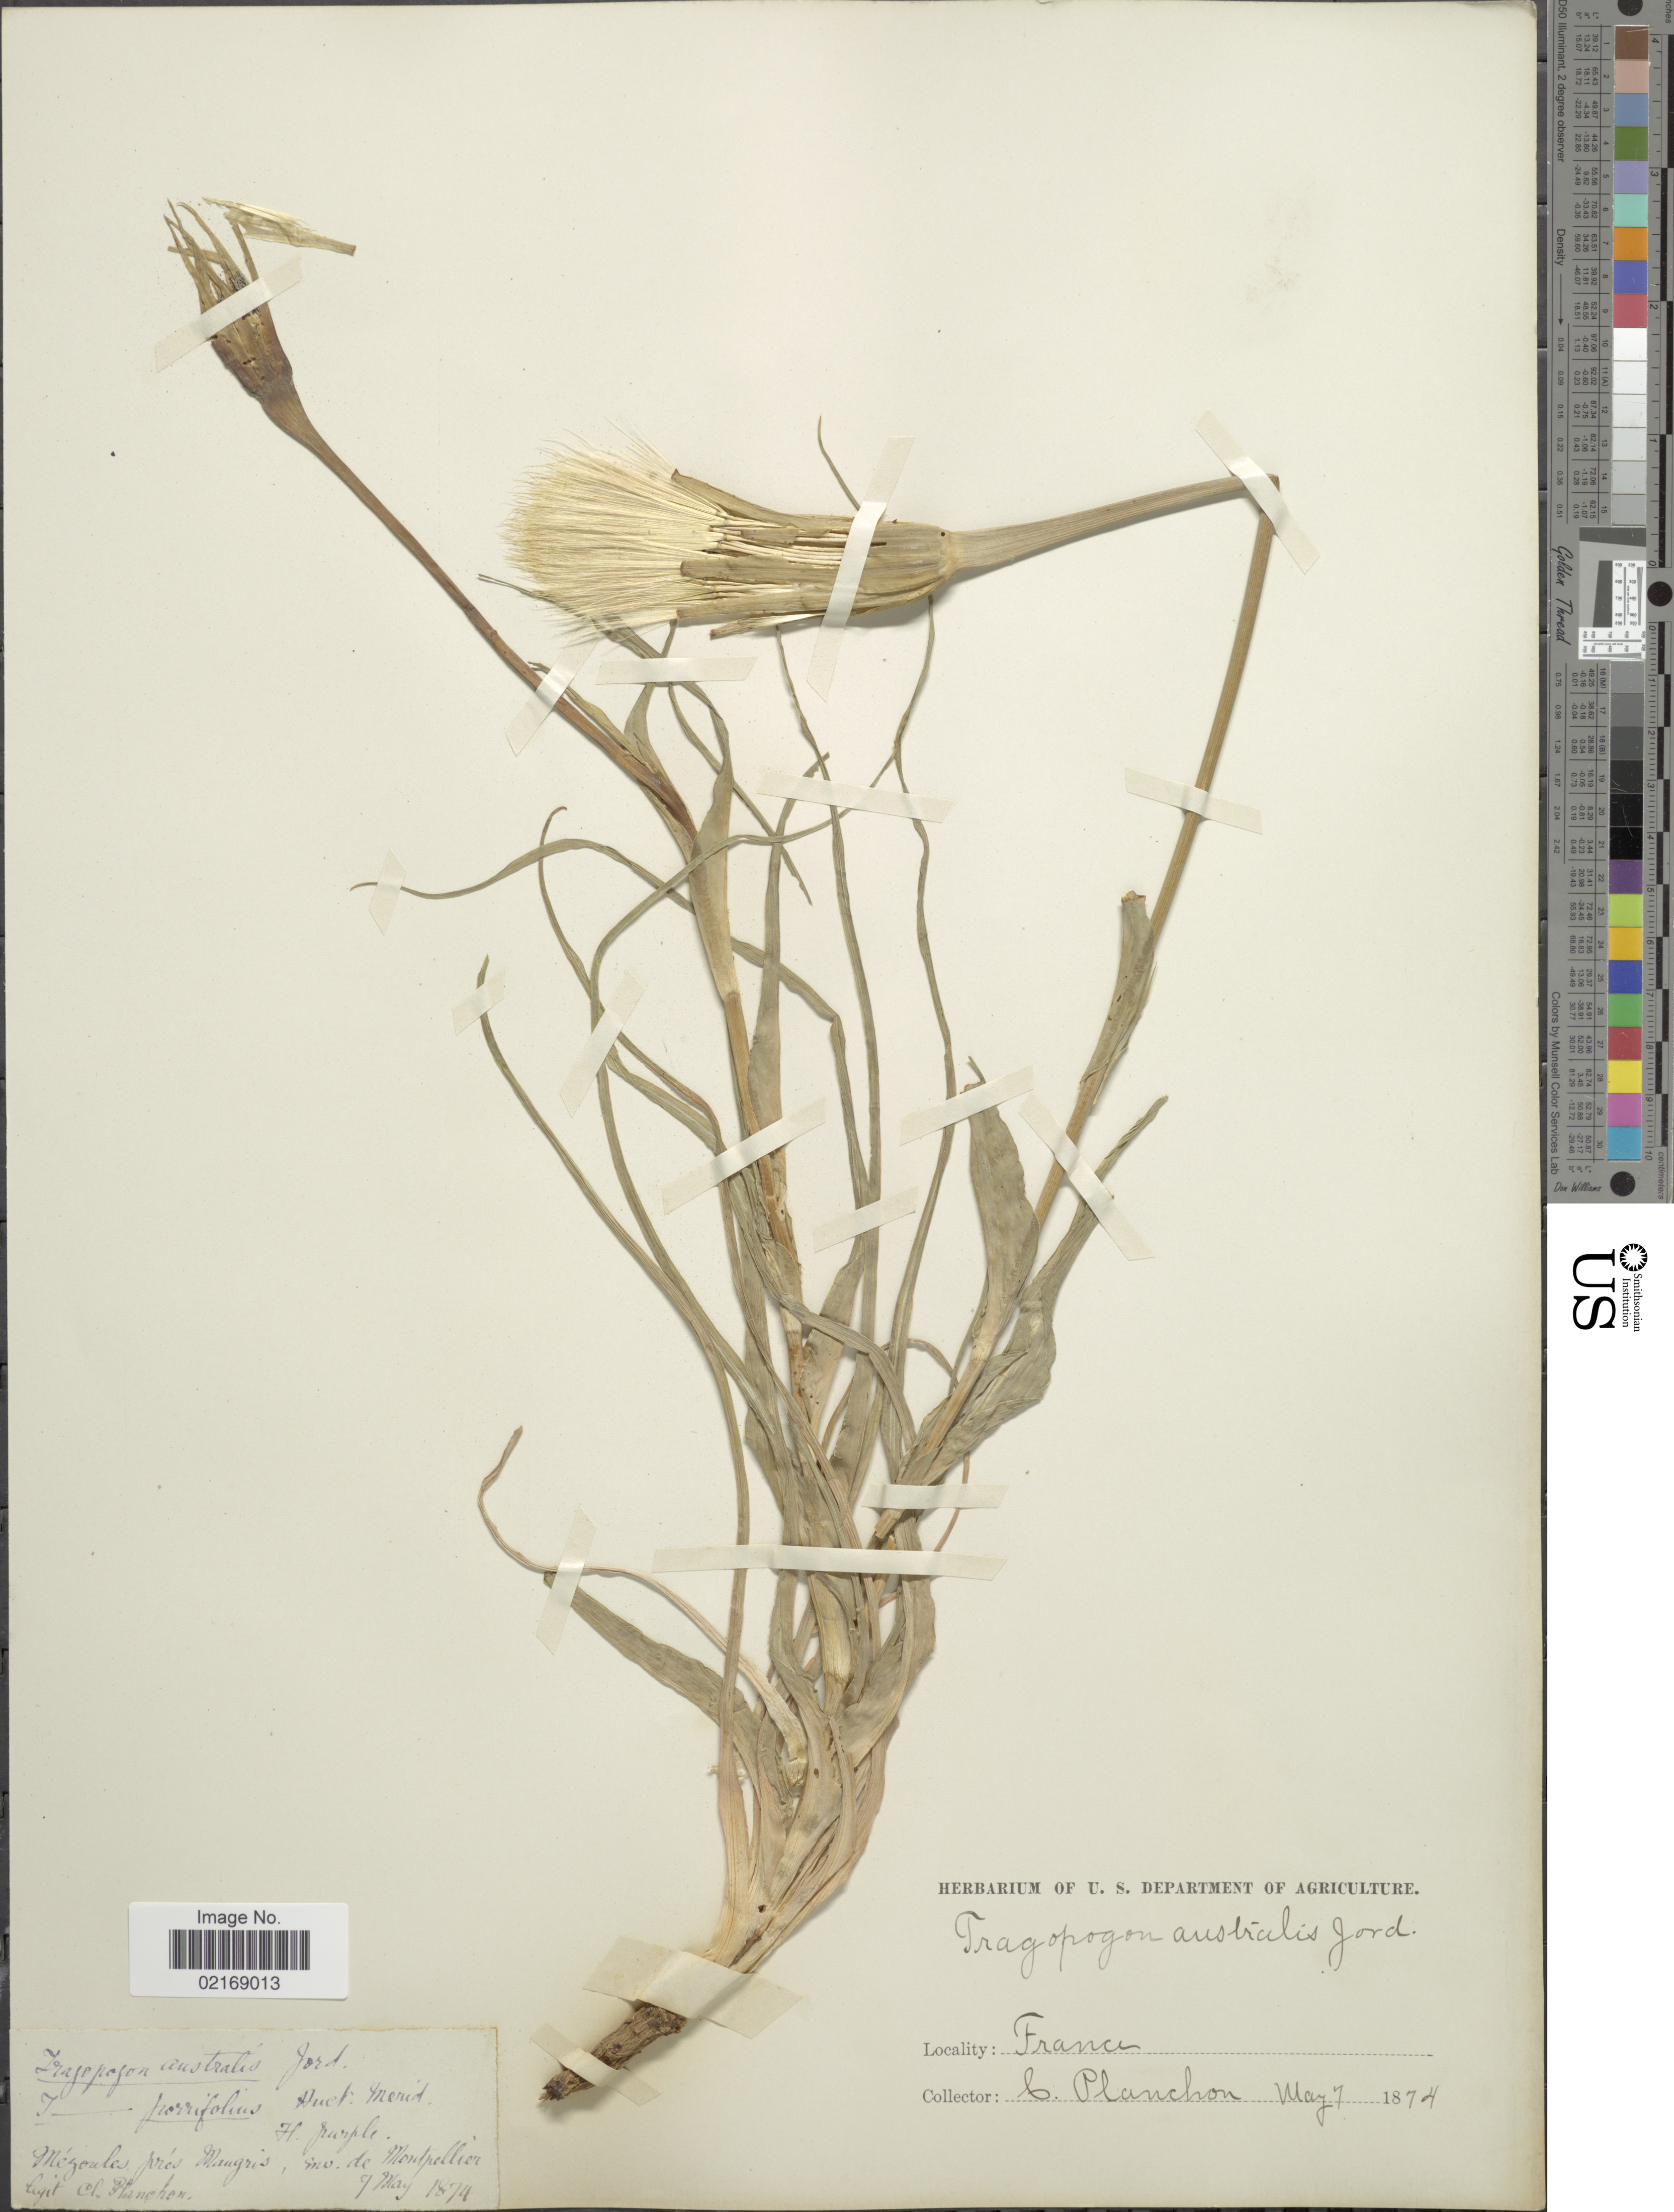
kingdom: Plantae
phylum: Tracheophyta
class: Magnoliopsida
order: Asterales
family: Asteraceae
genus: Tragopogon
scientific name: Tragopogon porrifolius subsp. porrifolius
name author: L.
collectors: Planchon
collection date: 1874-05-07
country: France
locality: Megoules pres Mengris, Env. de Moutpellion [interpreted]